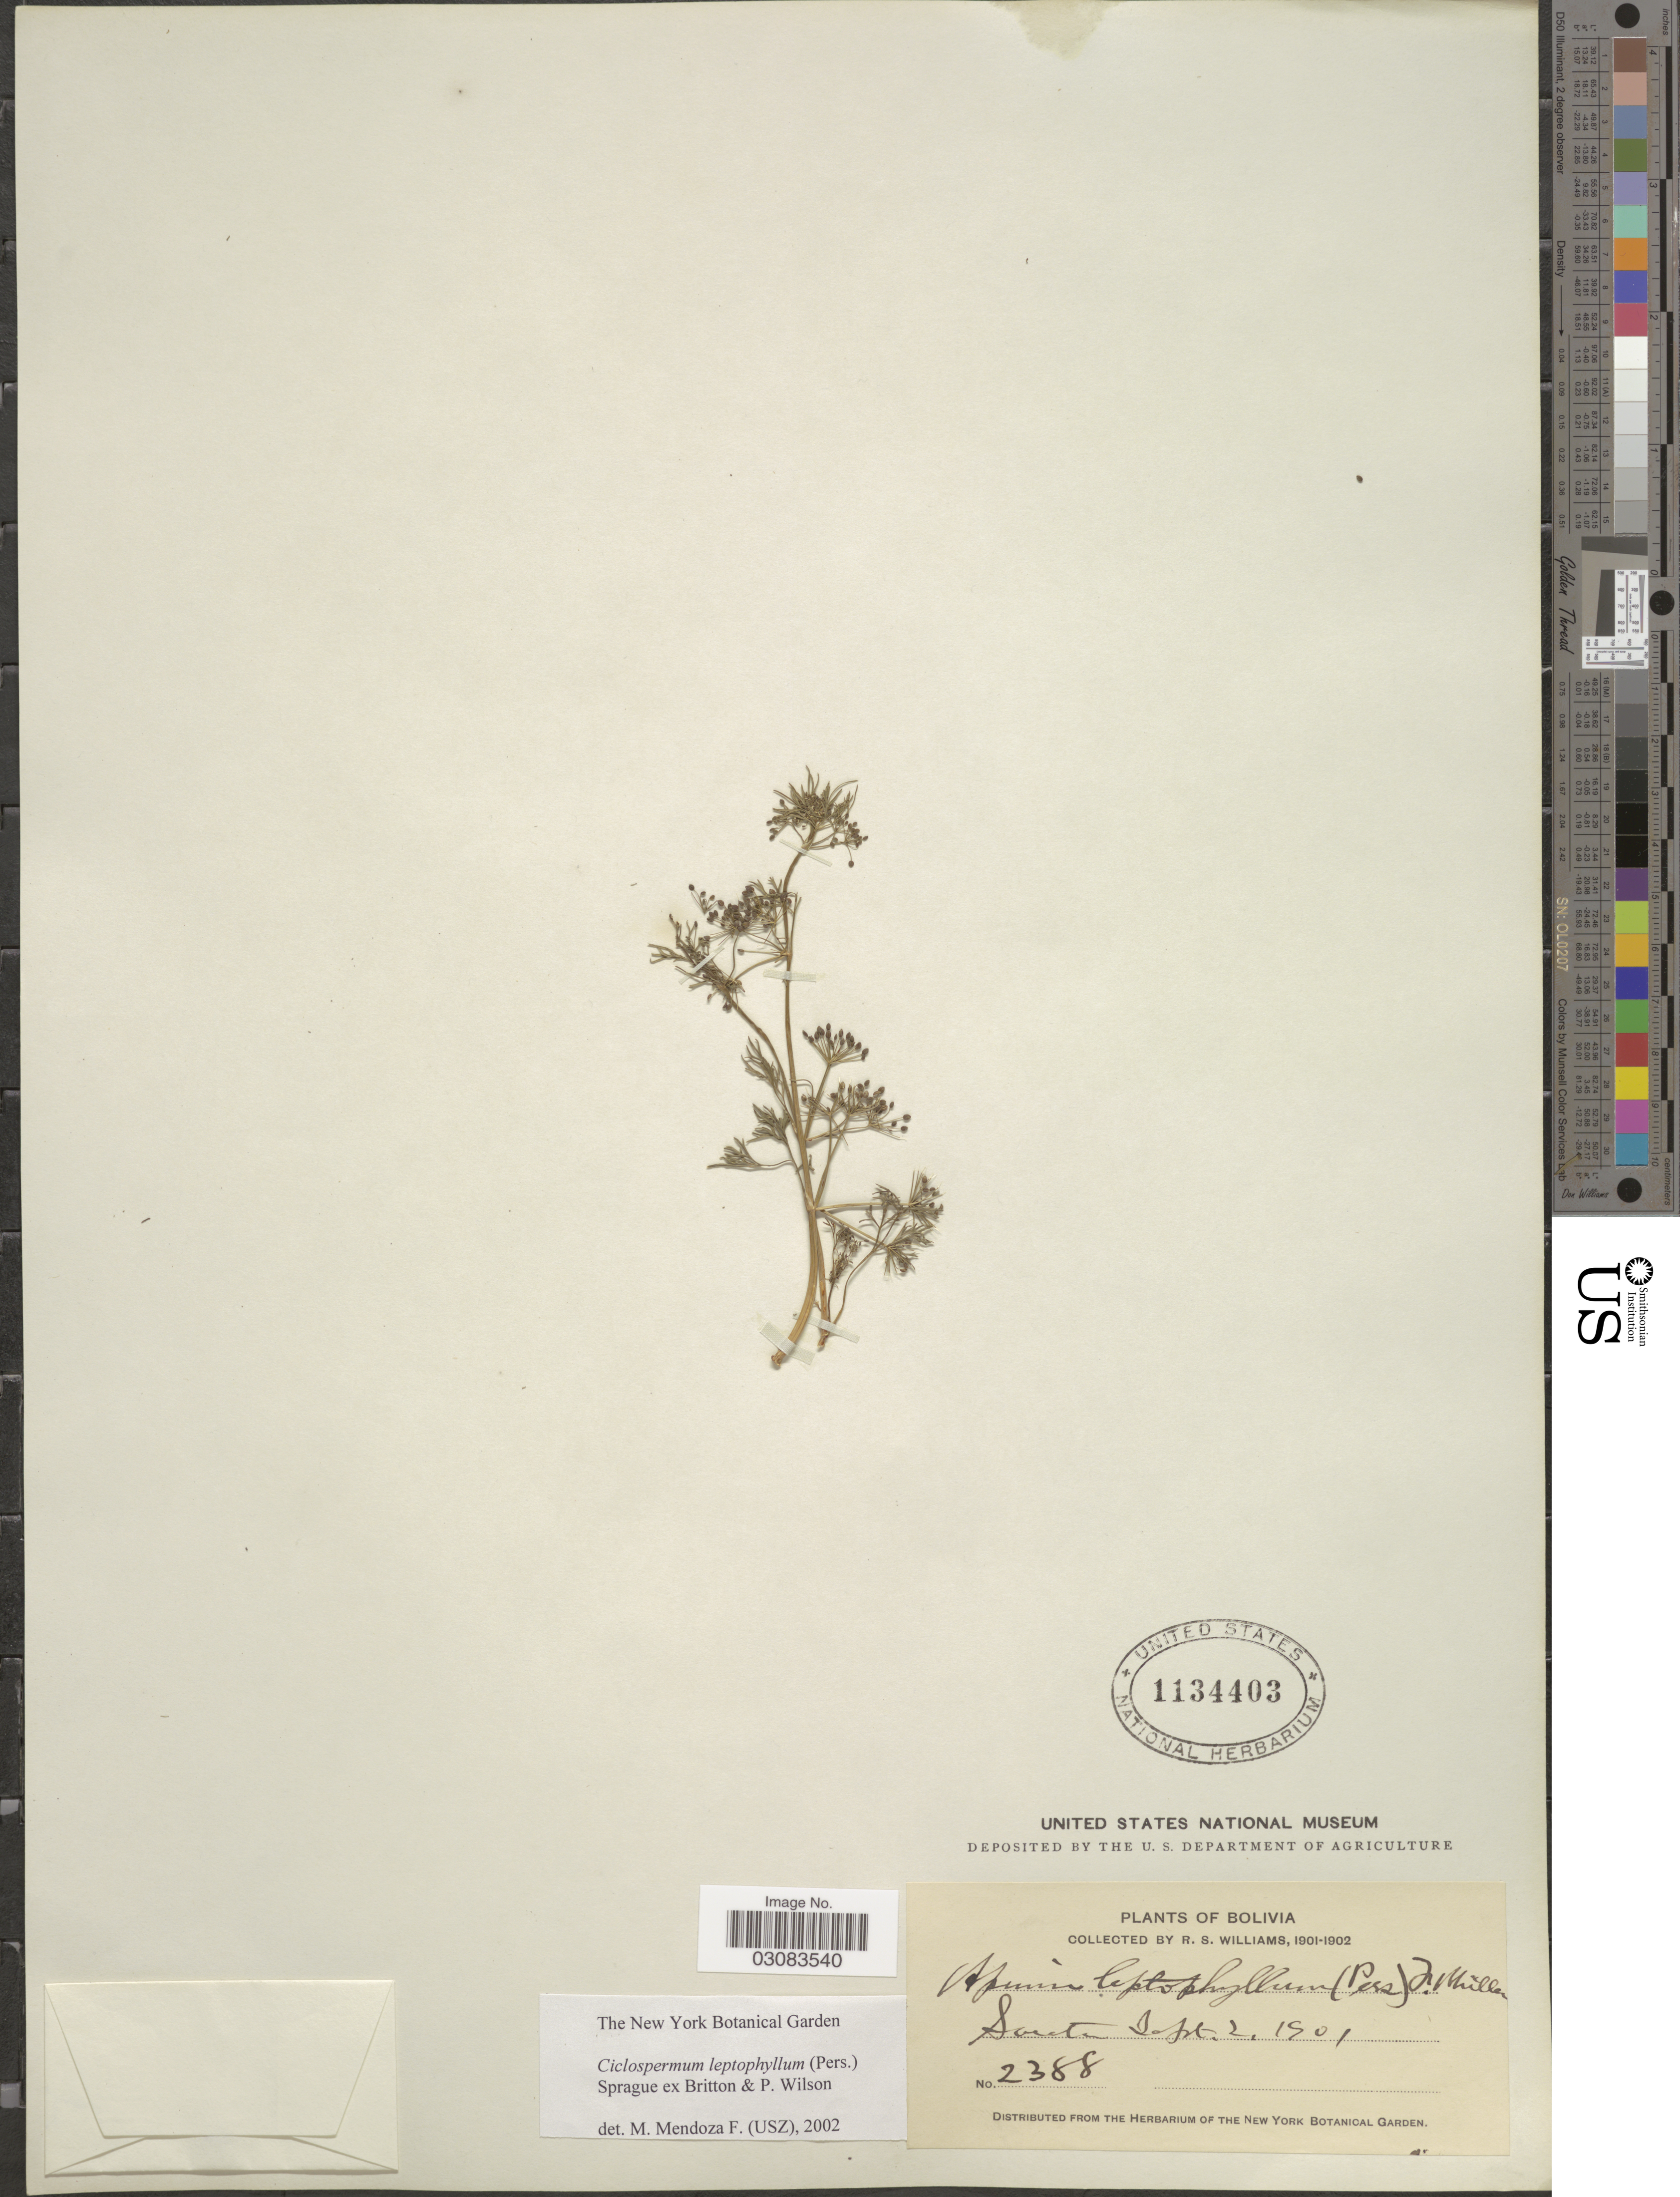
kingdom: Plantae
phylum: Tracheophyta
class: Magnoliopsida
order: Apiales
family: Apiaceae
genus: Cyclospermum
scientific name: Cyclospermum leptophyllum var. leptophyllum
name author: (Pers.) Sprague ex Britton & P. Wilson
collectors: R. S. Williams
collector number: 2388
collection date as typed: Sep. 2, '01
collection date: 1901-09-02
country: Bolivia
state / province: La Páz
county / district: Larecaja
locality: Sorata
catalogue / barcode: US 1134403